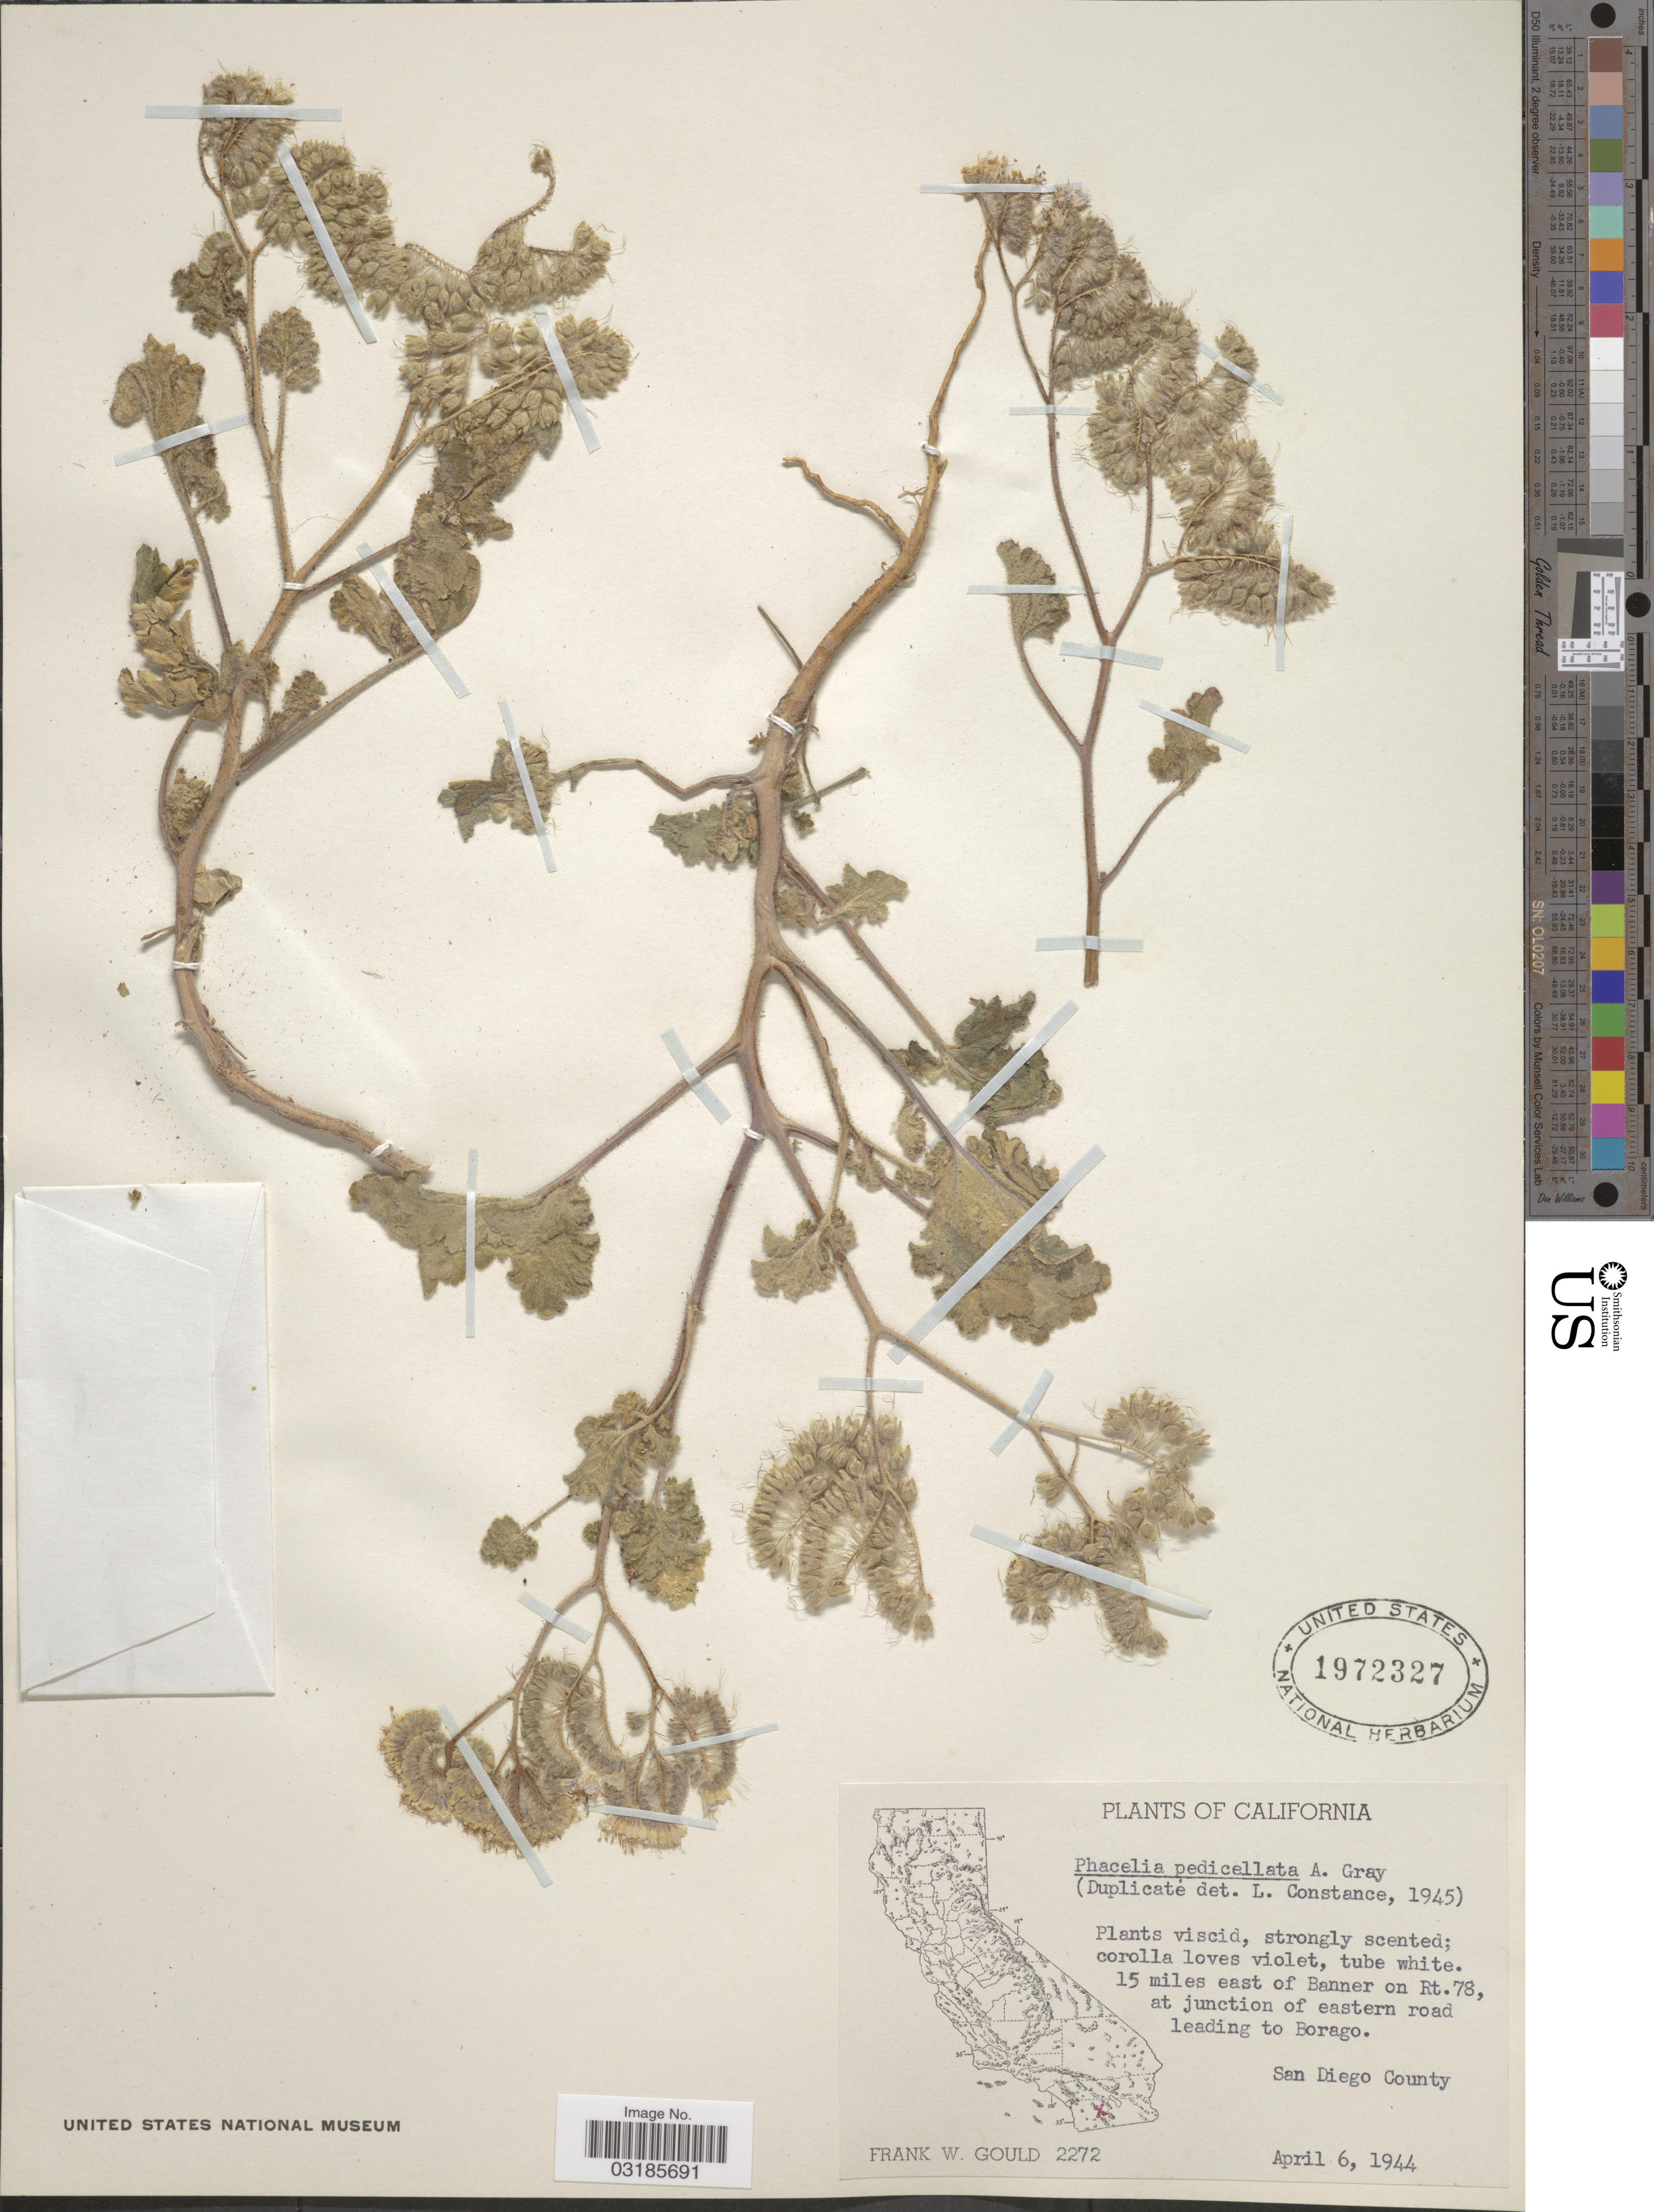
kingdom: Plantae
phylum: Tracheophyta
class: Magnoliopsida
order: Boraginales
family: Hydrophyllaceae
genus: Phacelia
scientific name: Phacelia pedicellata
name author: A. Gray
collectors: F. W. Gould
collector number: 2272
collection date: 1944-04-06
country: United States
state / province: California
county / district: San Diego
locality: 15 miles east of Banner on Rt. 78, at junction of eastern road leading to Borago. San Diego County.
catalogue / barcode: US 1972327